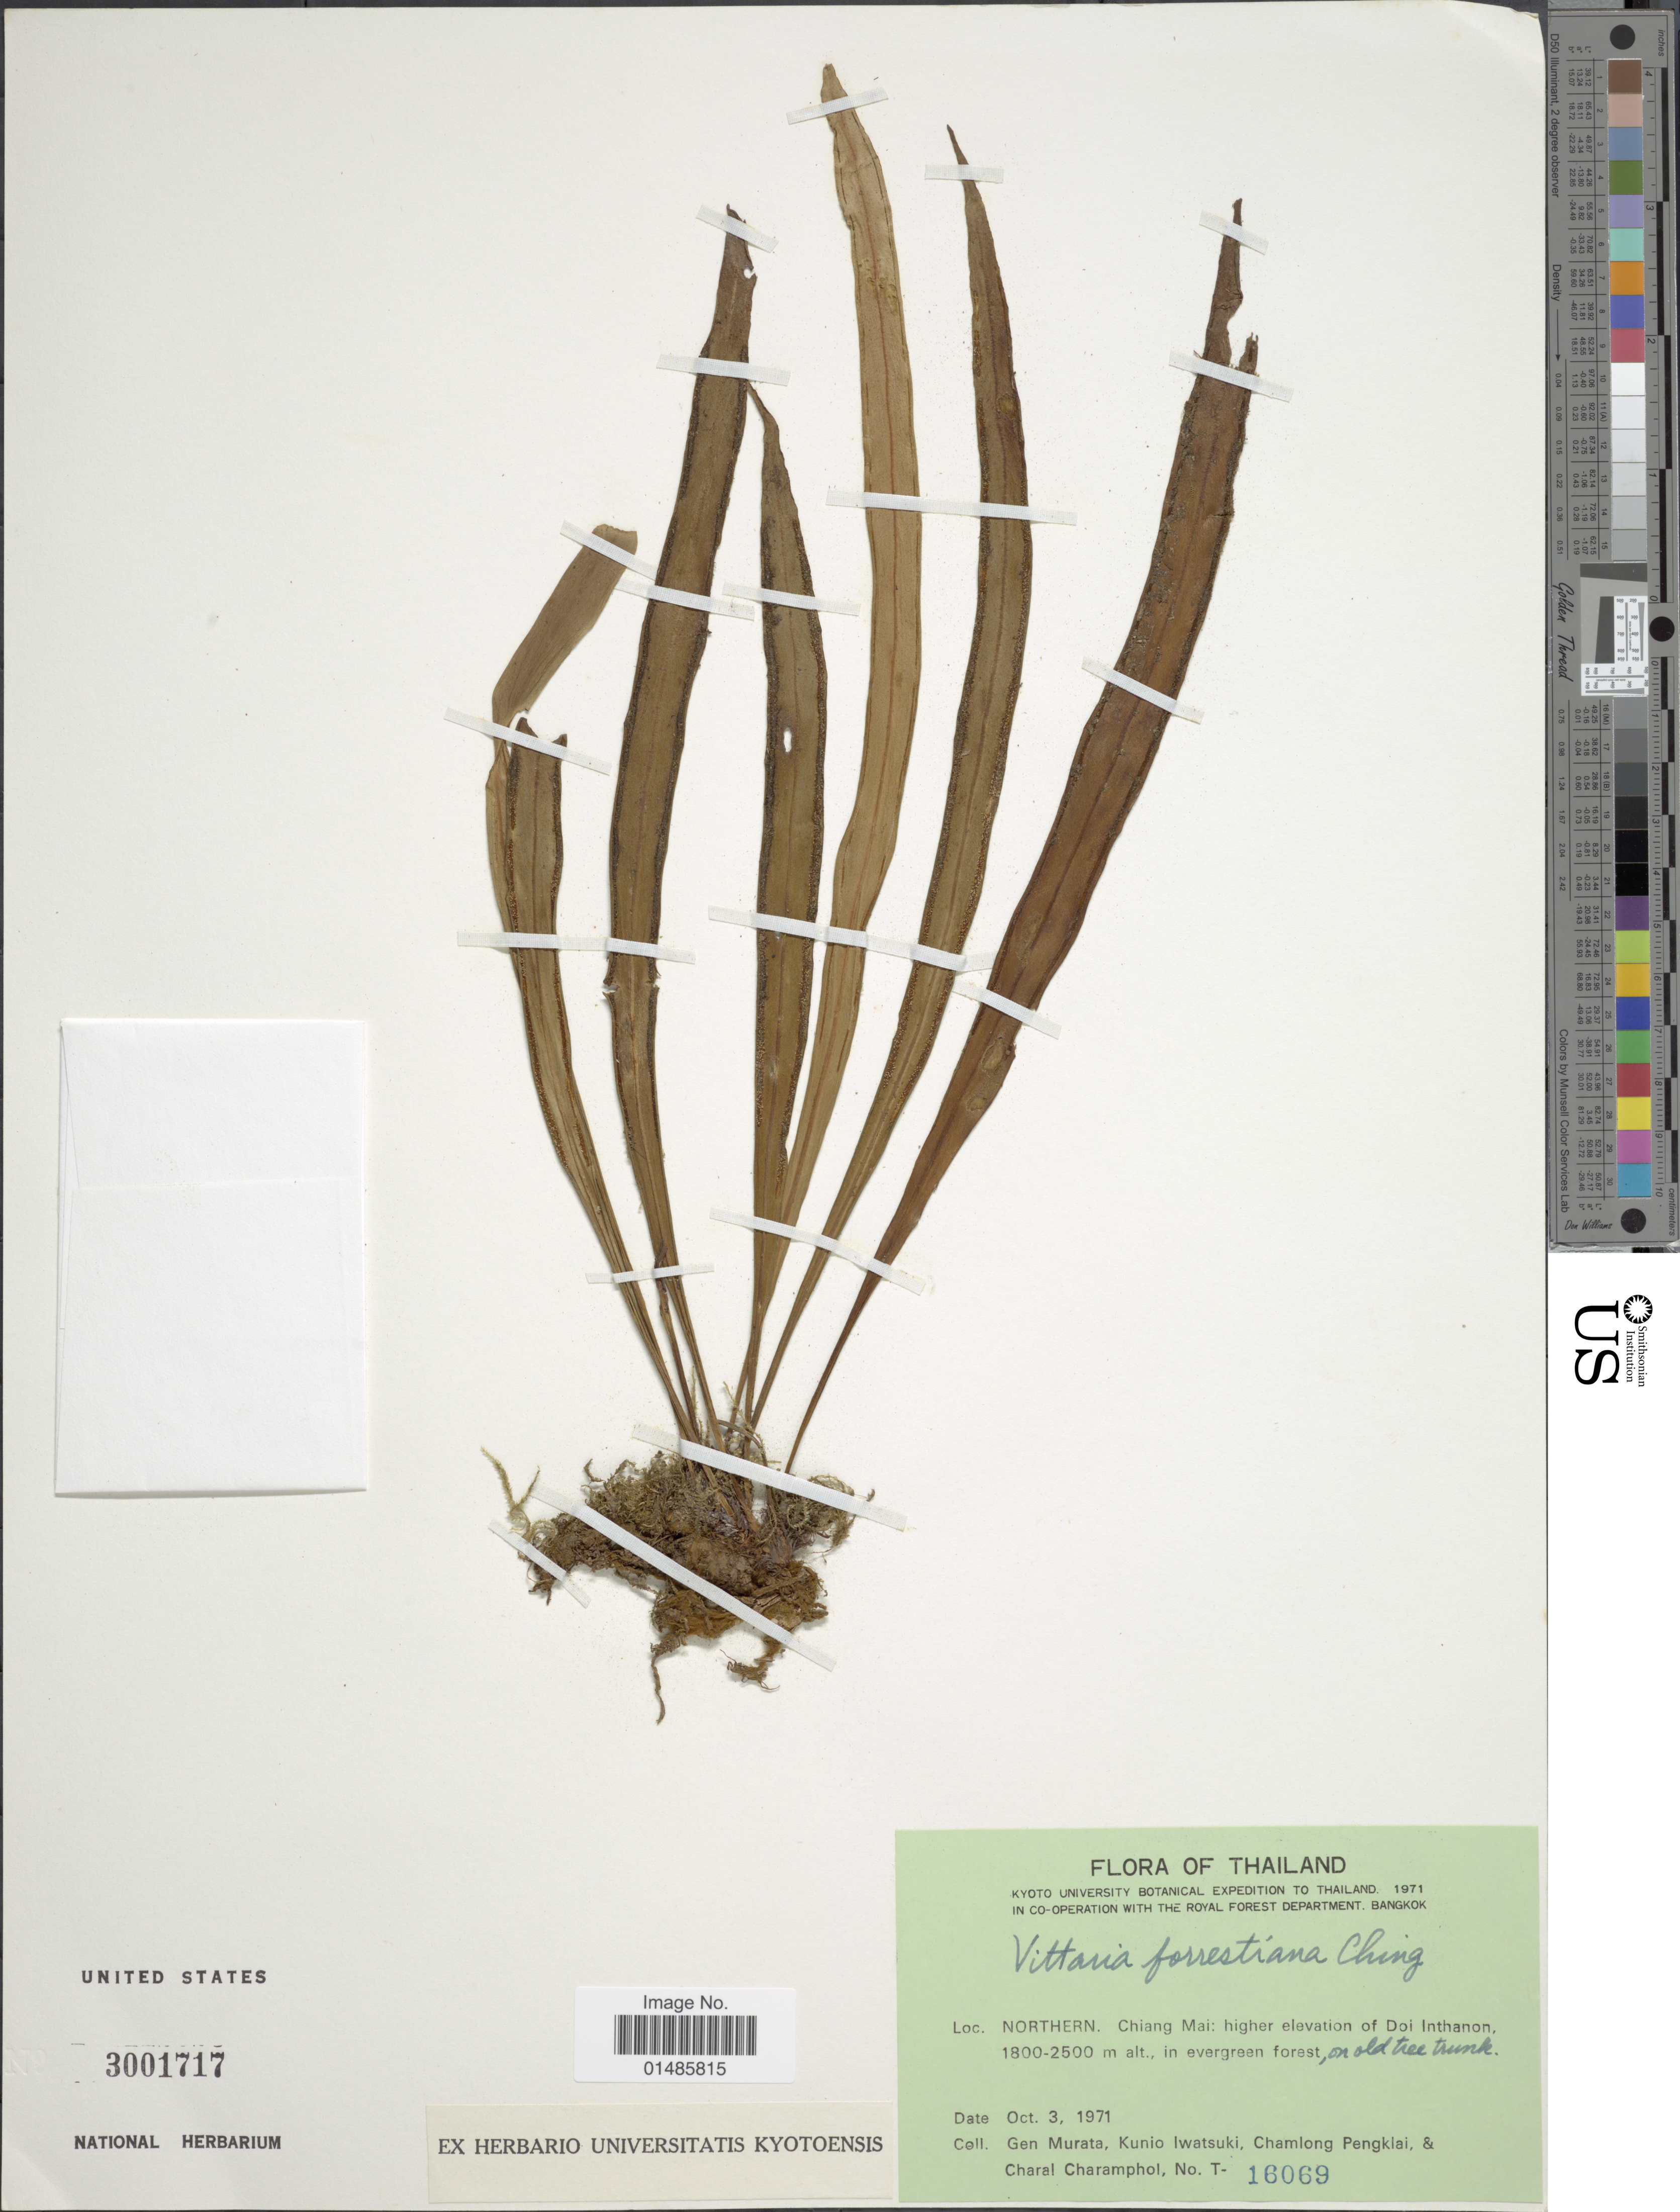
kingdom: Plantae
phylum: Tracheophyta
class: Polypodiopsida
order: Polypodiales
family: Pteridaceae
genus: Haplopteris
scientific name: Haplopteris forrestiana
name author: (Ching) E.H. Crane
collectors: G. Murata, K. Iwatsuki, C. Pengklai & C. Charamphol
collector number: T-16069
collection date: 1971-10-03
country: Thailand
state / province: Chiang Mai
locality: Northern. Higher elevation of Doi Inthanon.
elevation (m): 1800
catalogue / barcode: US 3001717